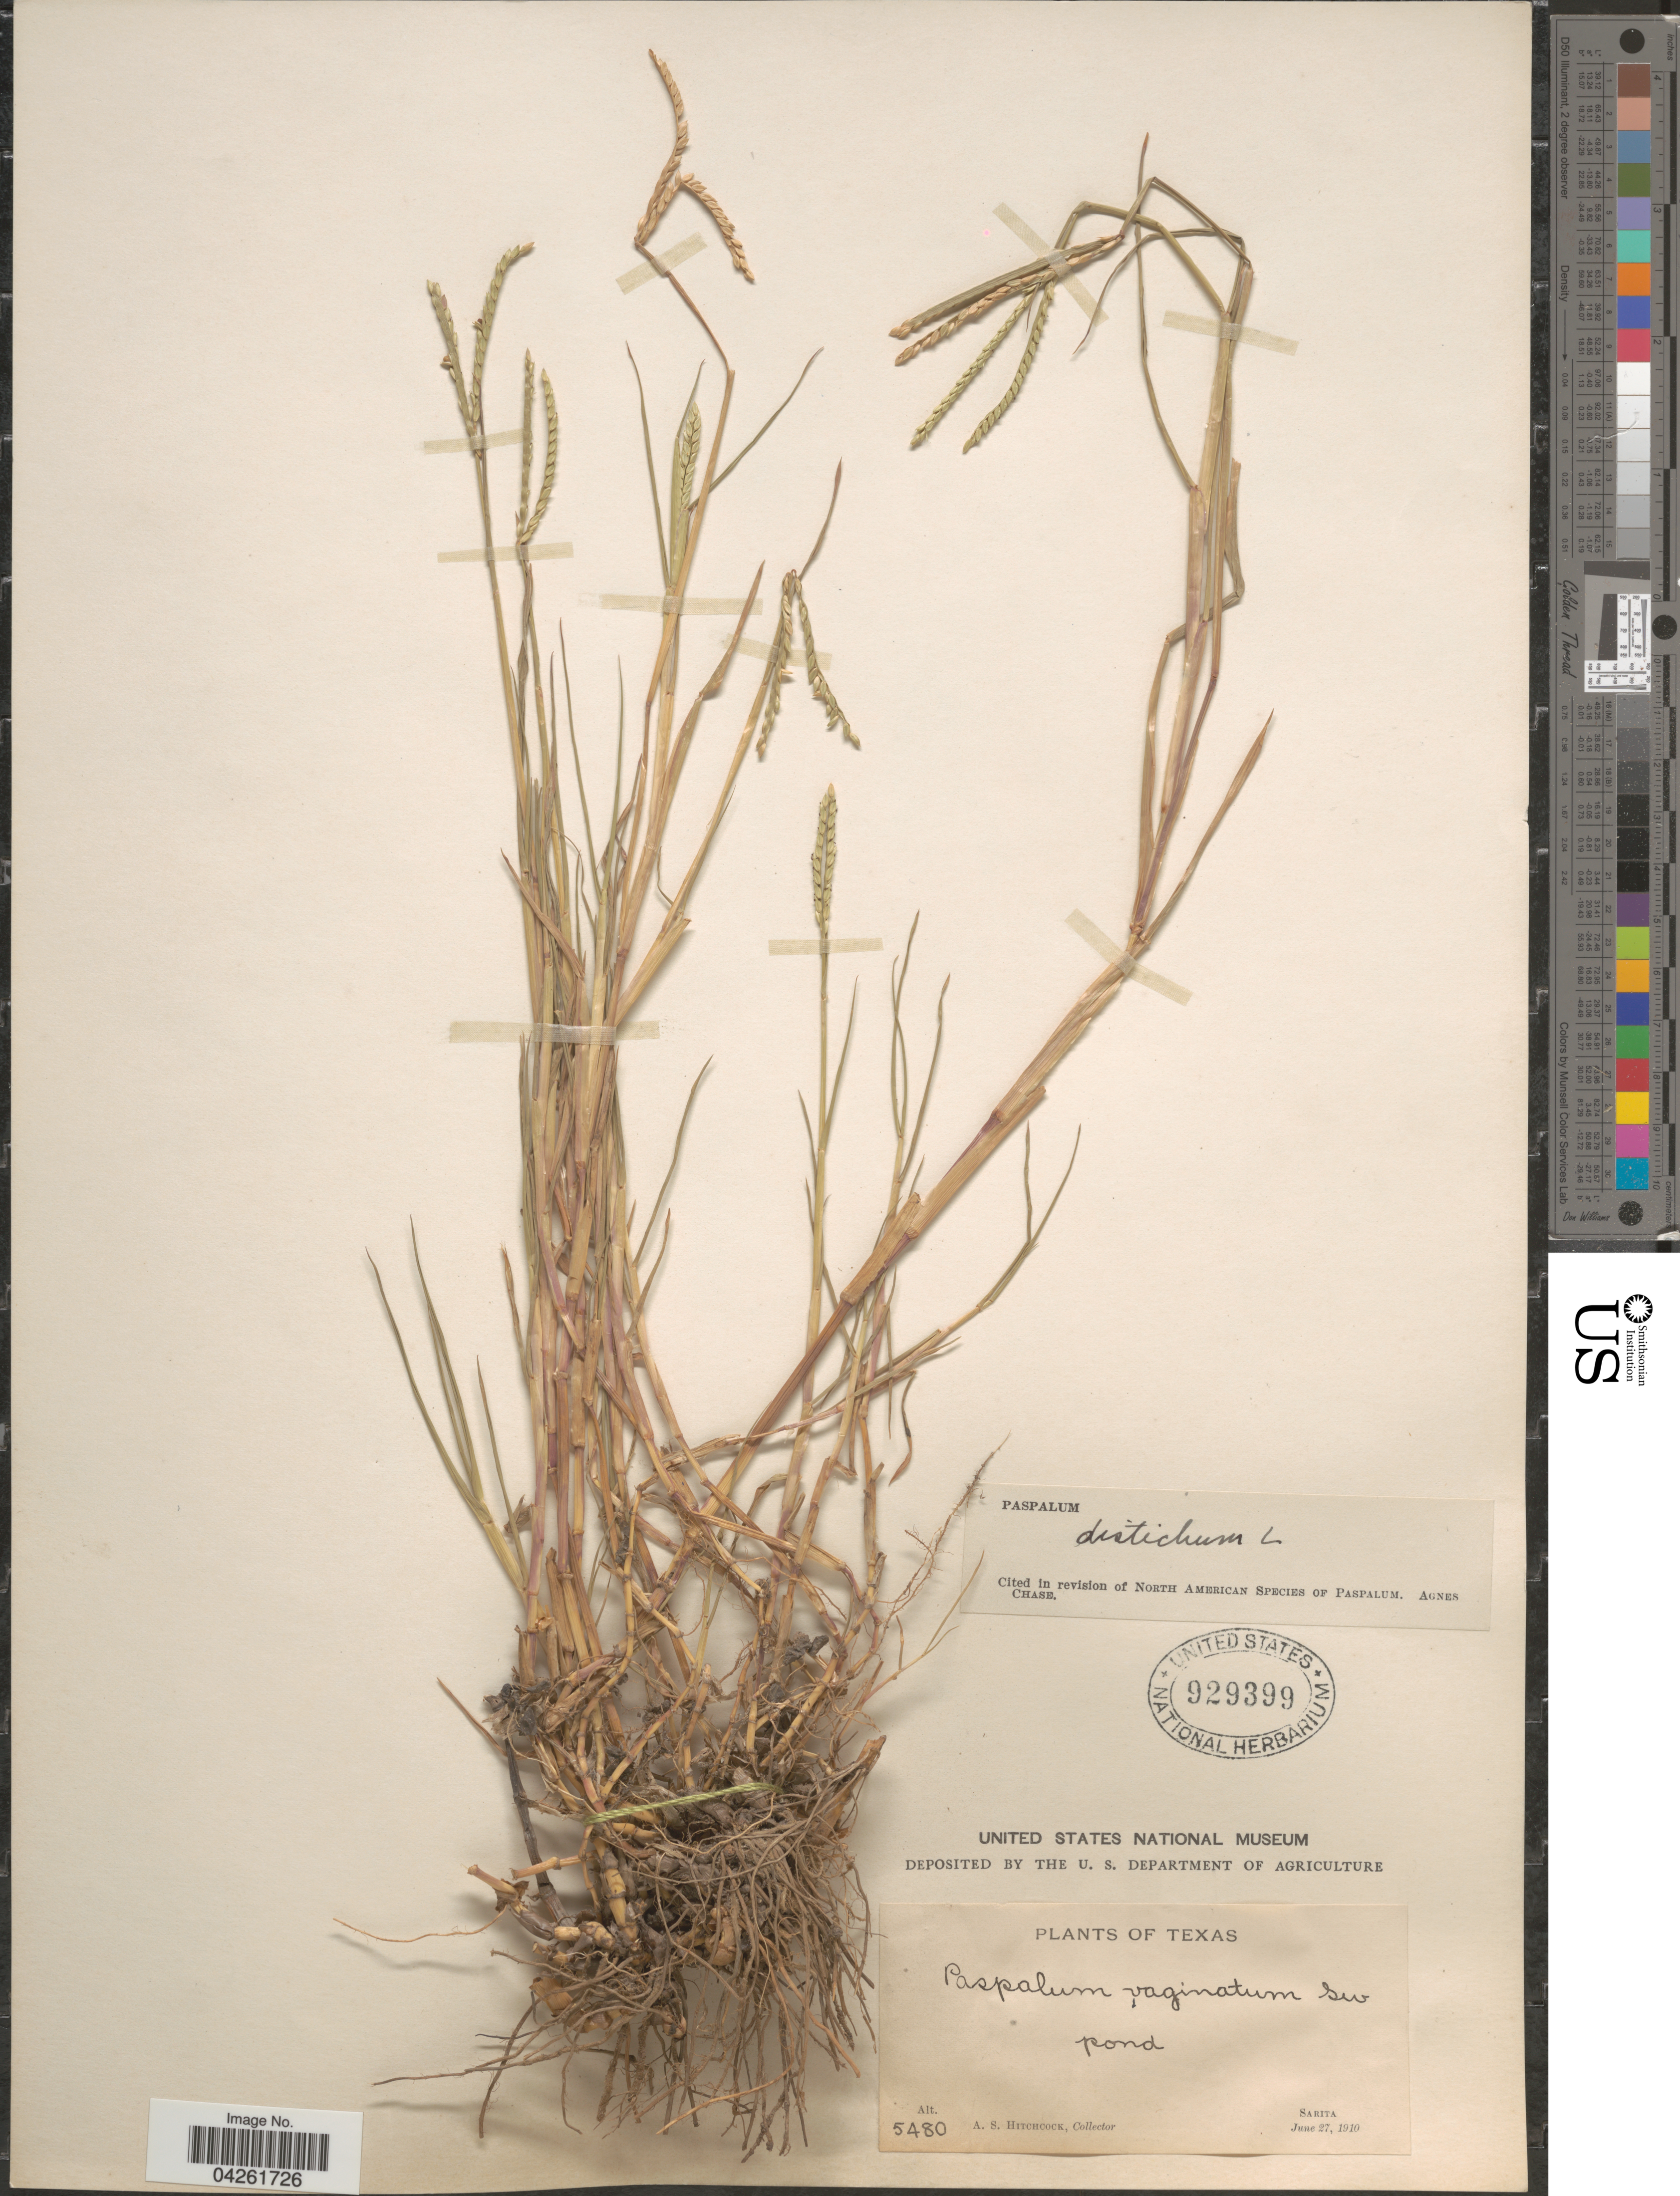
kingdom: Plantae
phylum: Tracheophyta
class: Liliopsida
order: Poales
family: Poaceae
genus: Paspalum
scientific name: Paspalum distichum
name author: L.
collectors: A. S. Hitchcock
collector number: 5480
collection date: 1910-06-27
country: United States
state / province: Texas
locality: Sarita.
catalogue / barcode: US 929399